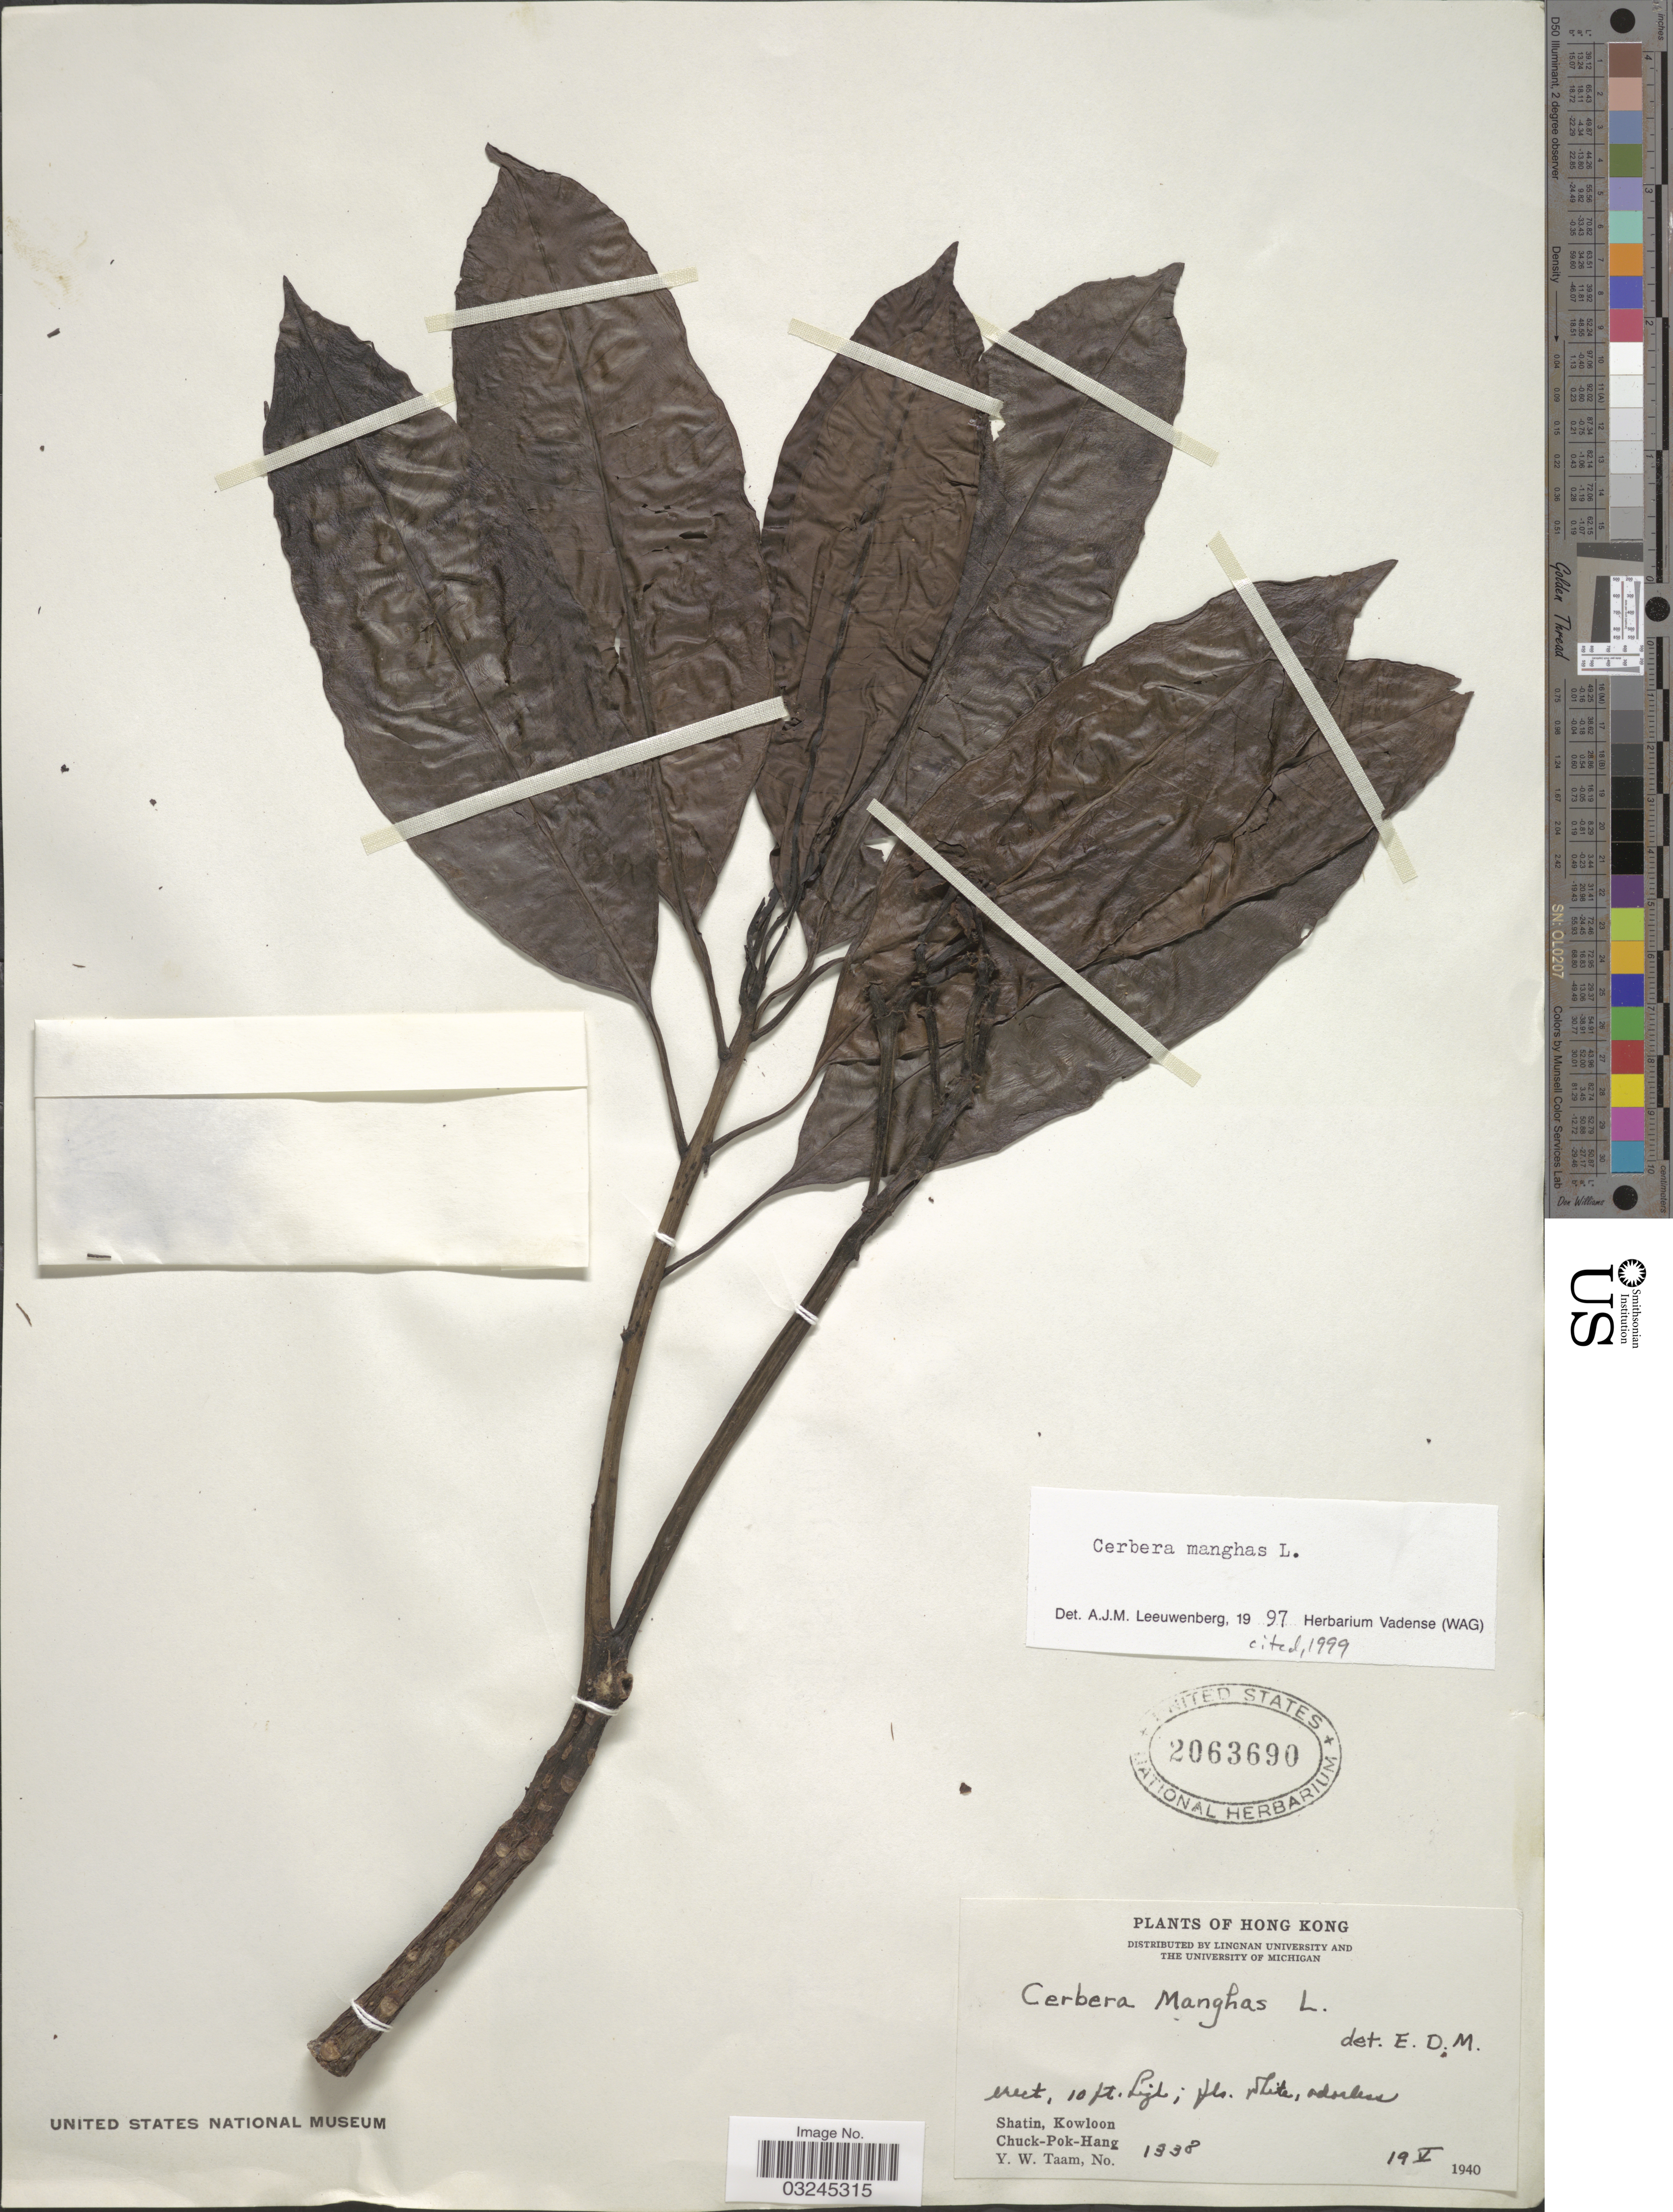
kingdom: Plantae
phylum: Tracheophyta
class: Magnoliopsida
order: Gentianales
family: Apocynaceae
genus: Cerbera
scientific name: Cerbera manghas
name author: L.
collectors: Y. W. Taam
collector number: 1338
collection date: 1940-05-19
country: China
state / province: Hong Kong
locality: Shatin, Kowloon. Chuck-Pok-Hang.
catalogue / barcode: US 2063690